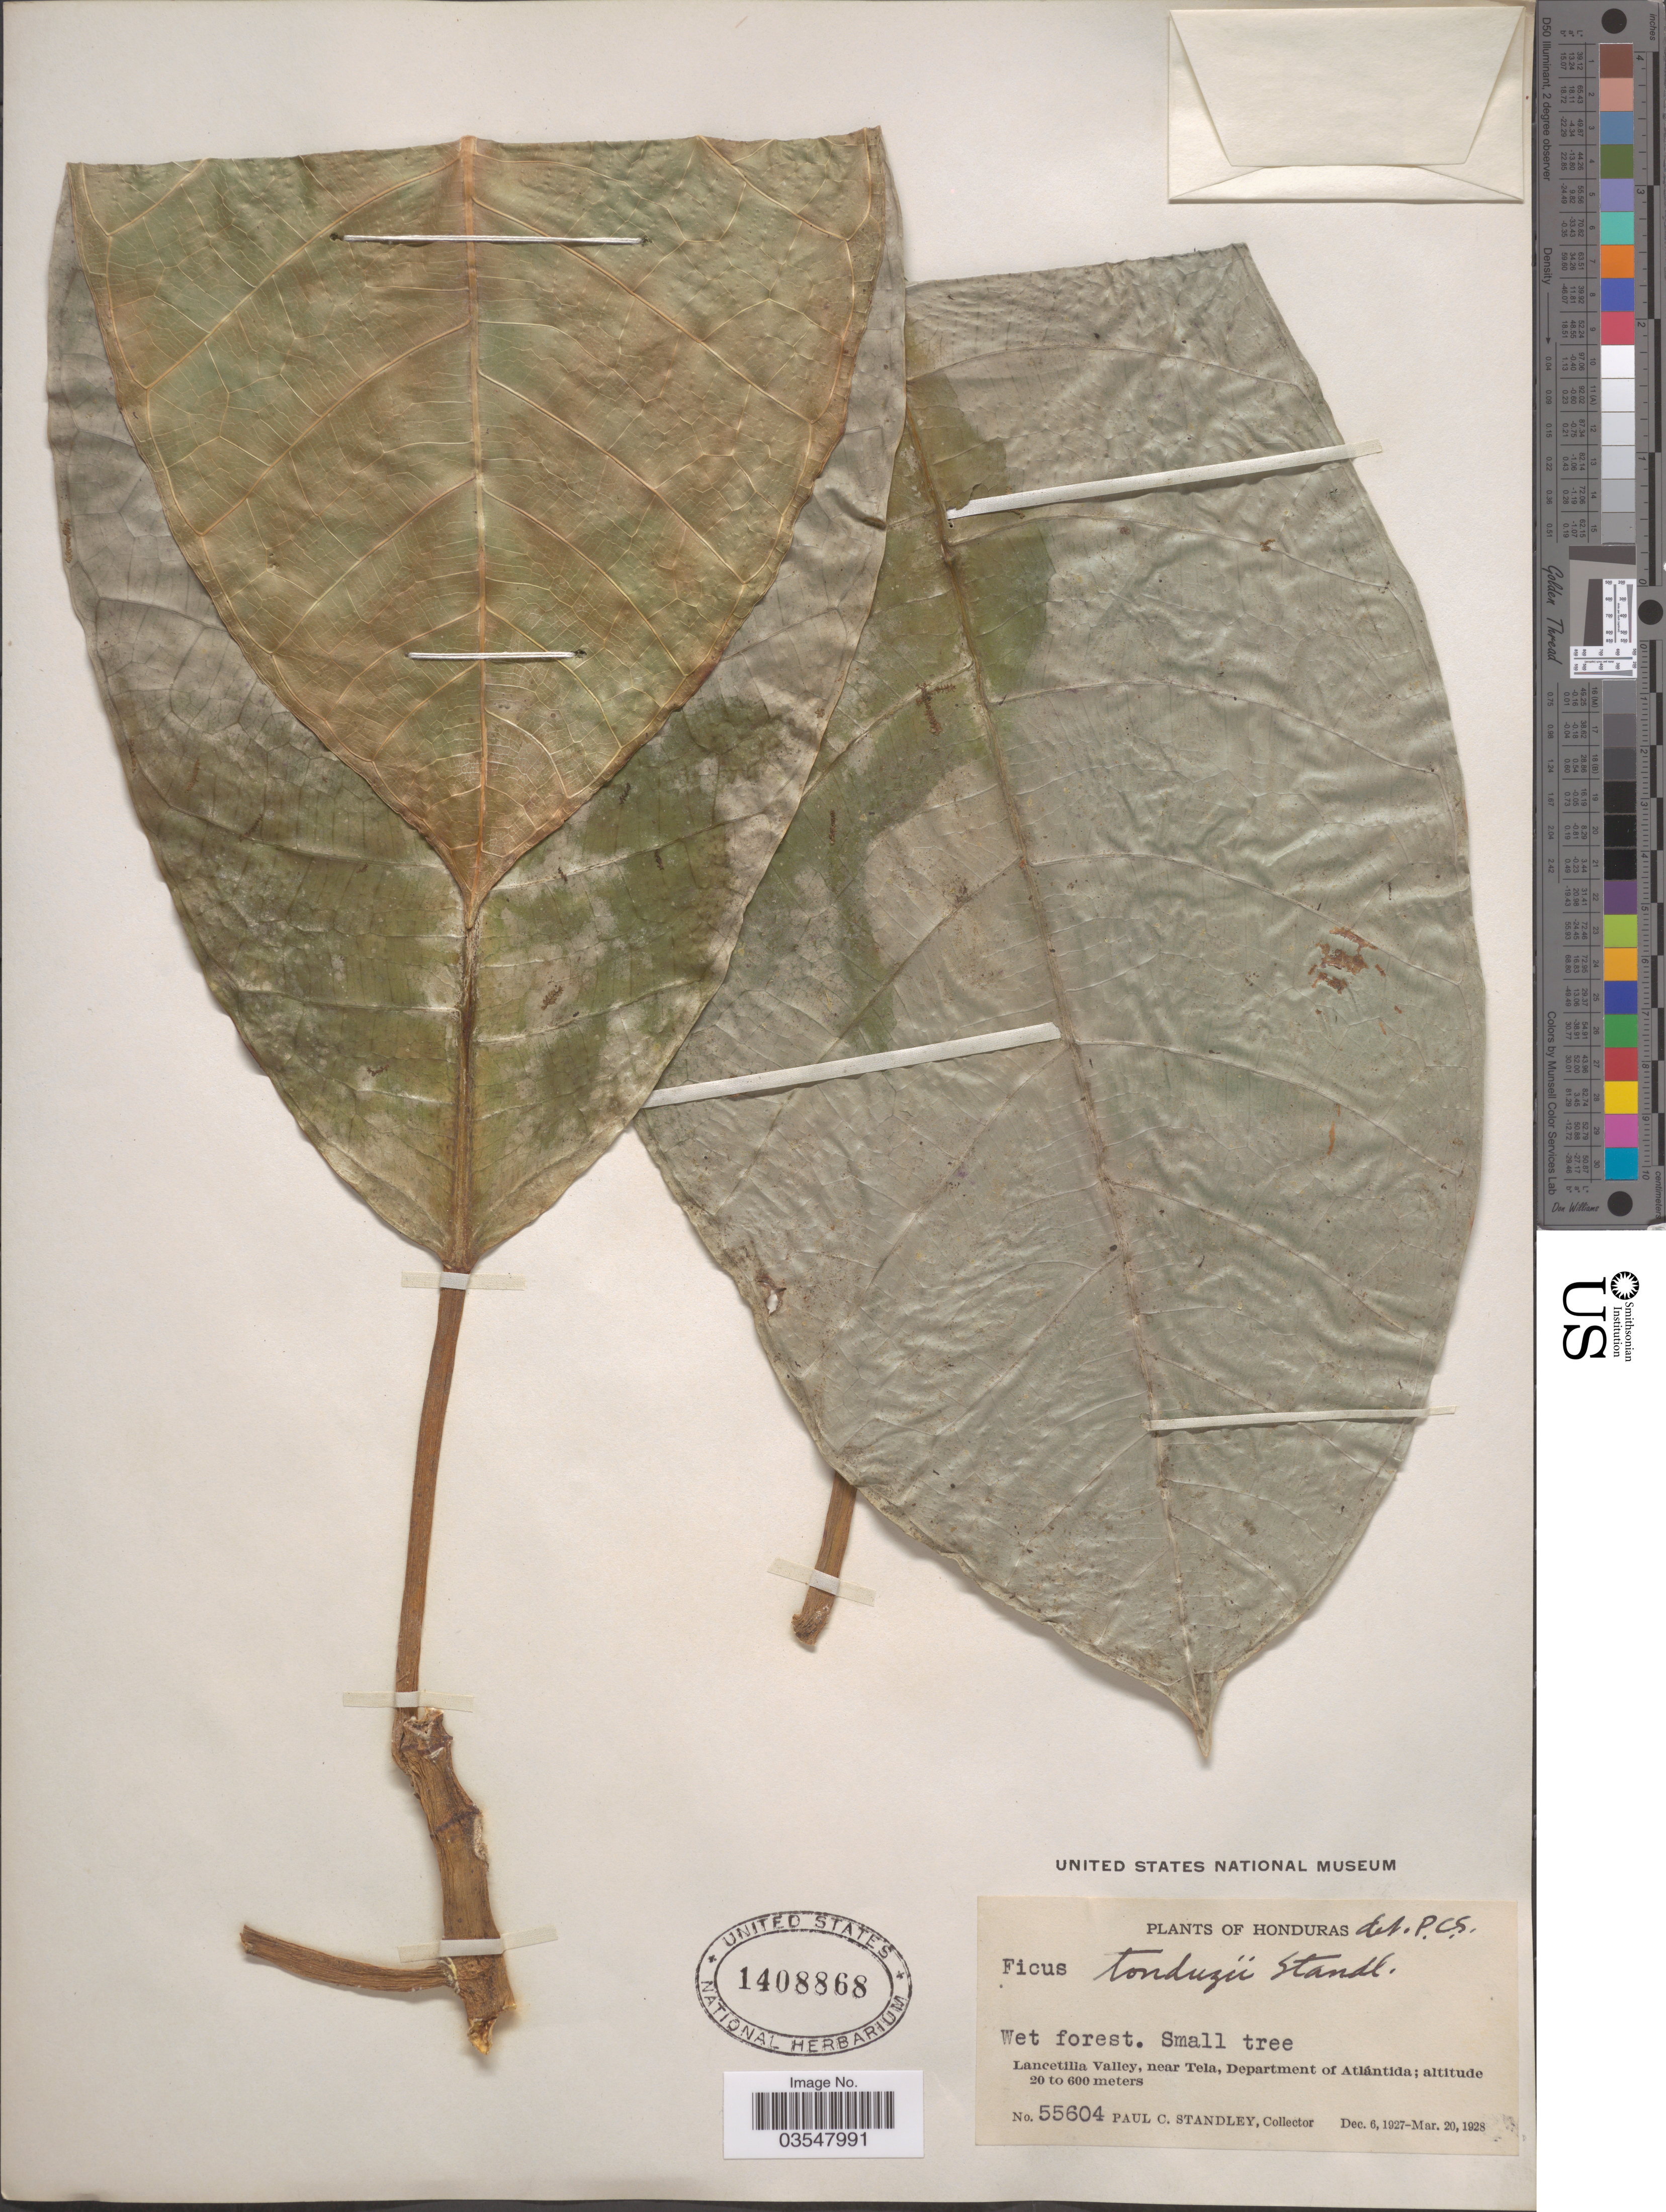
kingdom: Plantae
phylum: Tracheophyta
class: Magnoliopsida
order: Rosales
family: Moraceae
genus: Ficus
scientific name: Ficus tonduzii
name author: Standl.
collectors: P. C. Standley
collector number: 55604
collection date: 1927-12-06/1928-03-20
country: Honduras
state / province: Atlantida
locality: Lancetilla Valley, near Tela, Department of Atlántida.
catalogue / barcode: US 1408868